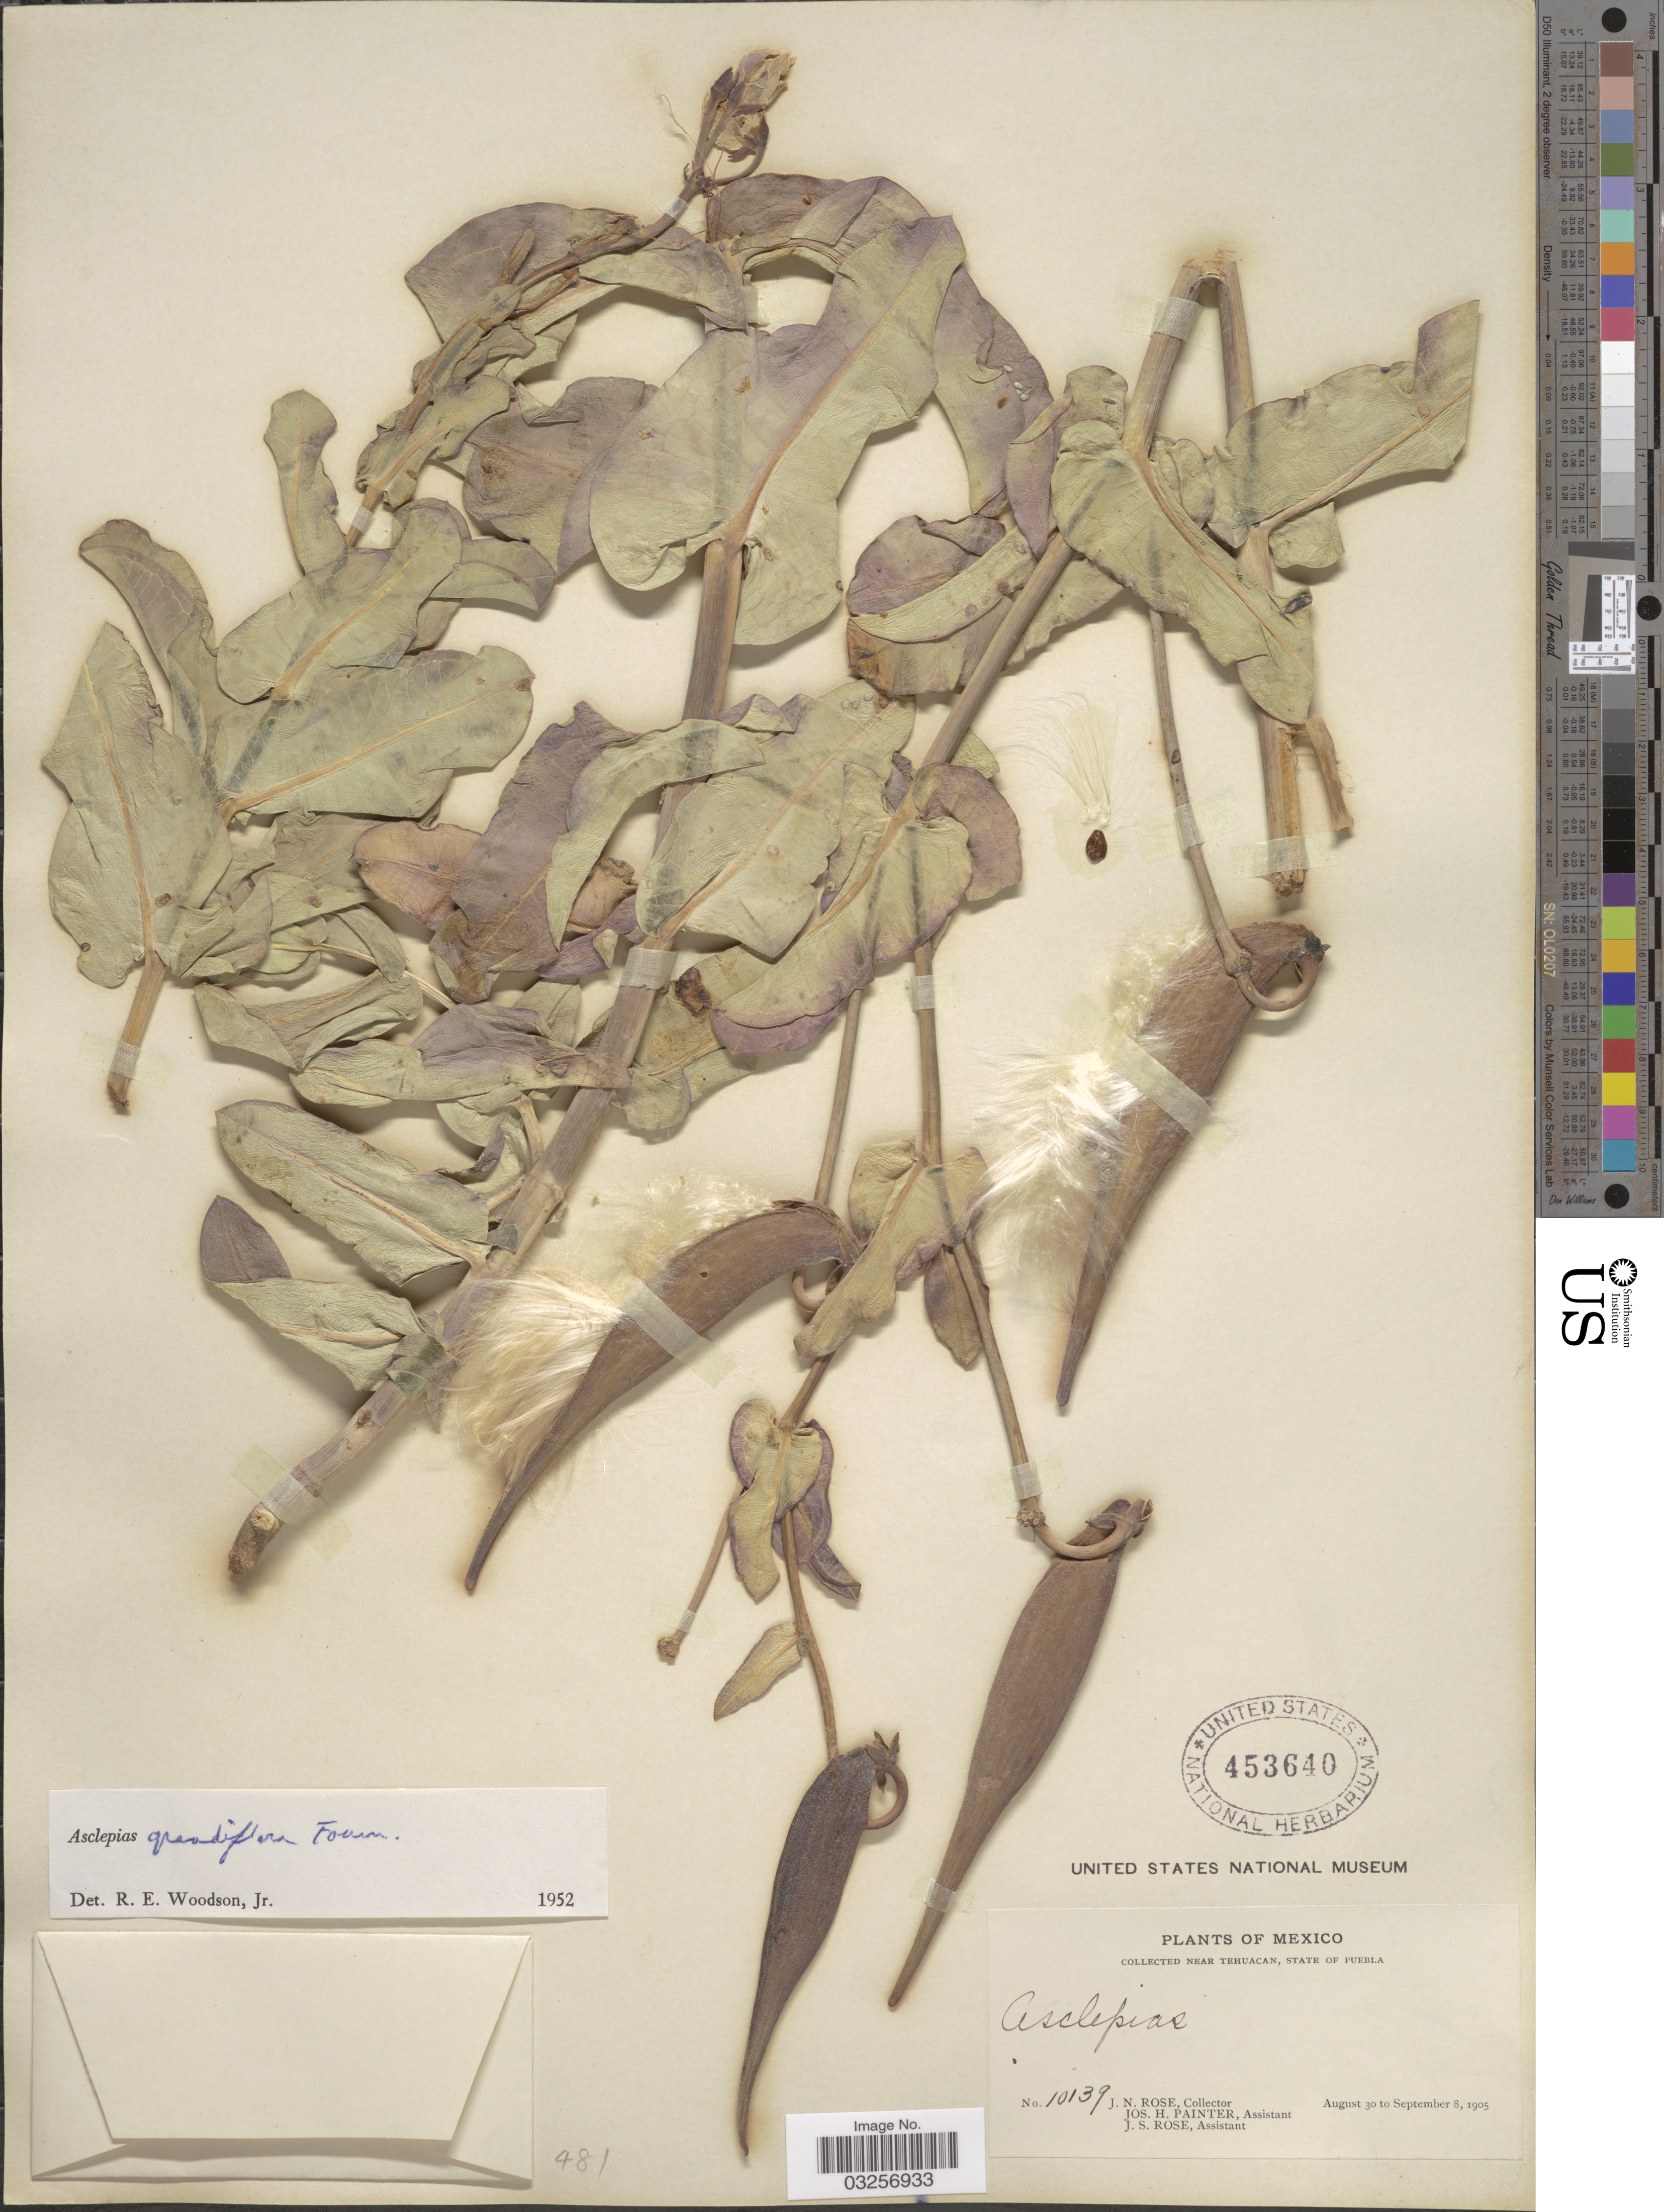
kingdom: Plantae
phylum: Tracheophyta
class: Magnoliopsida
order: Gentianales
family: Apocynaceae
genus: Asclepias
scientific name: Asclepias grandiflora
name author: L. f.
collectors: J. N. Rose, J. H. Painter & J. S. Rose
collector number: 10139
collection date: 1905-08-30/1905-09-08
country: Mexico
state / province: Puebla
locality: Near Tehuacan.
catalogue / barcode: US 453640